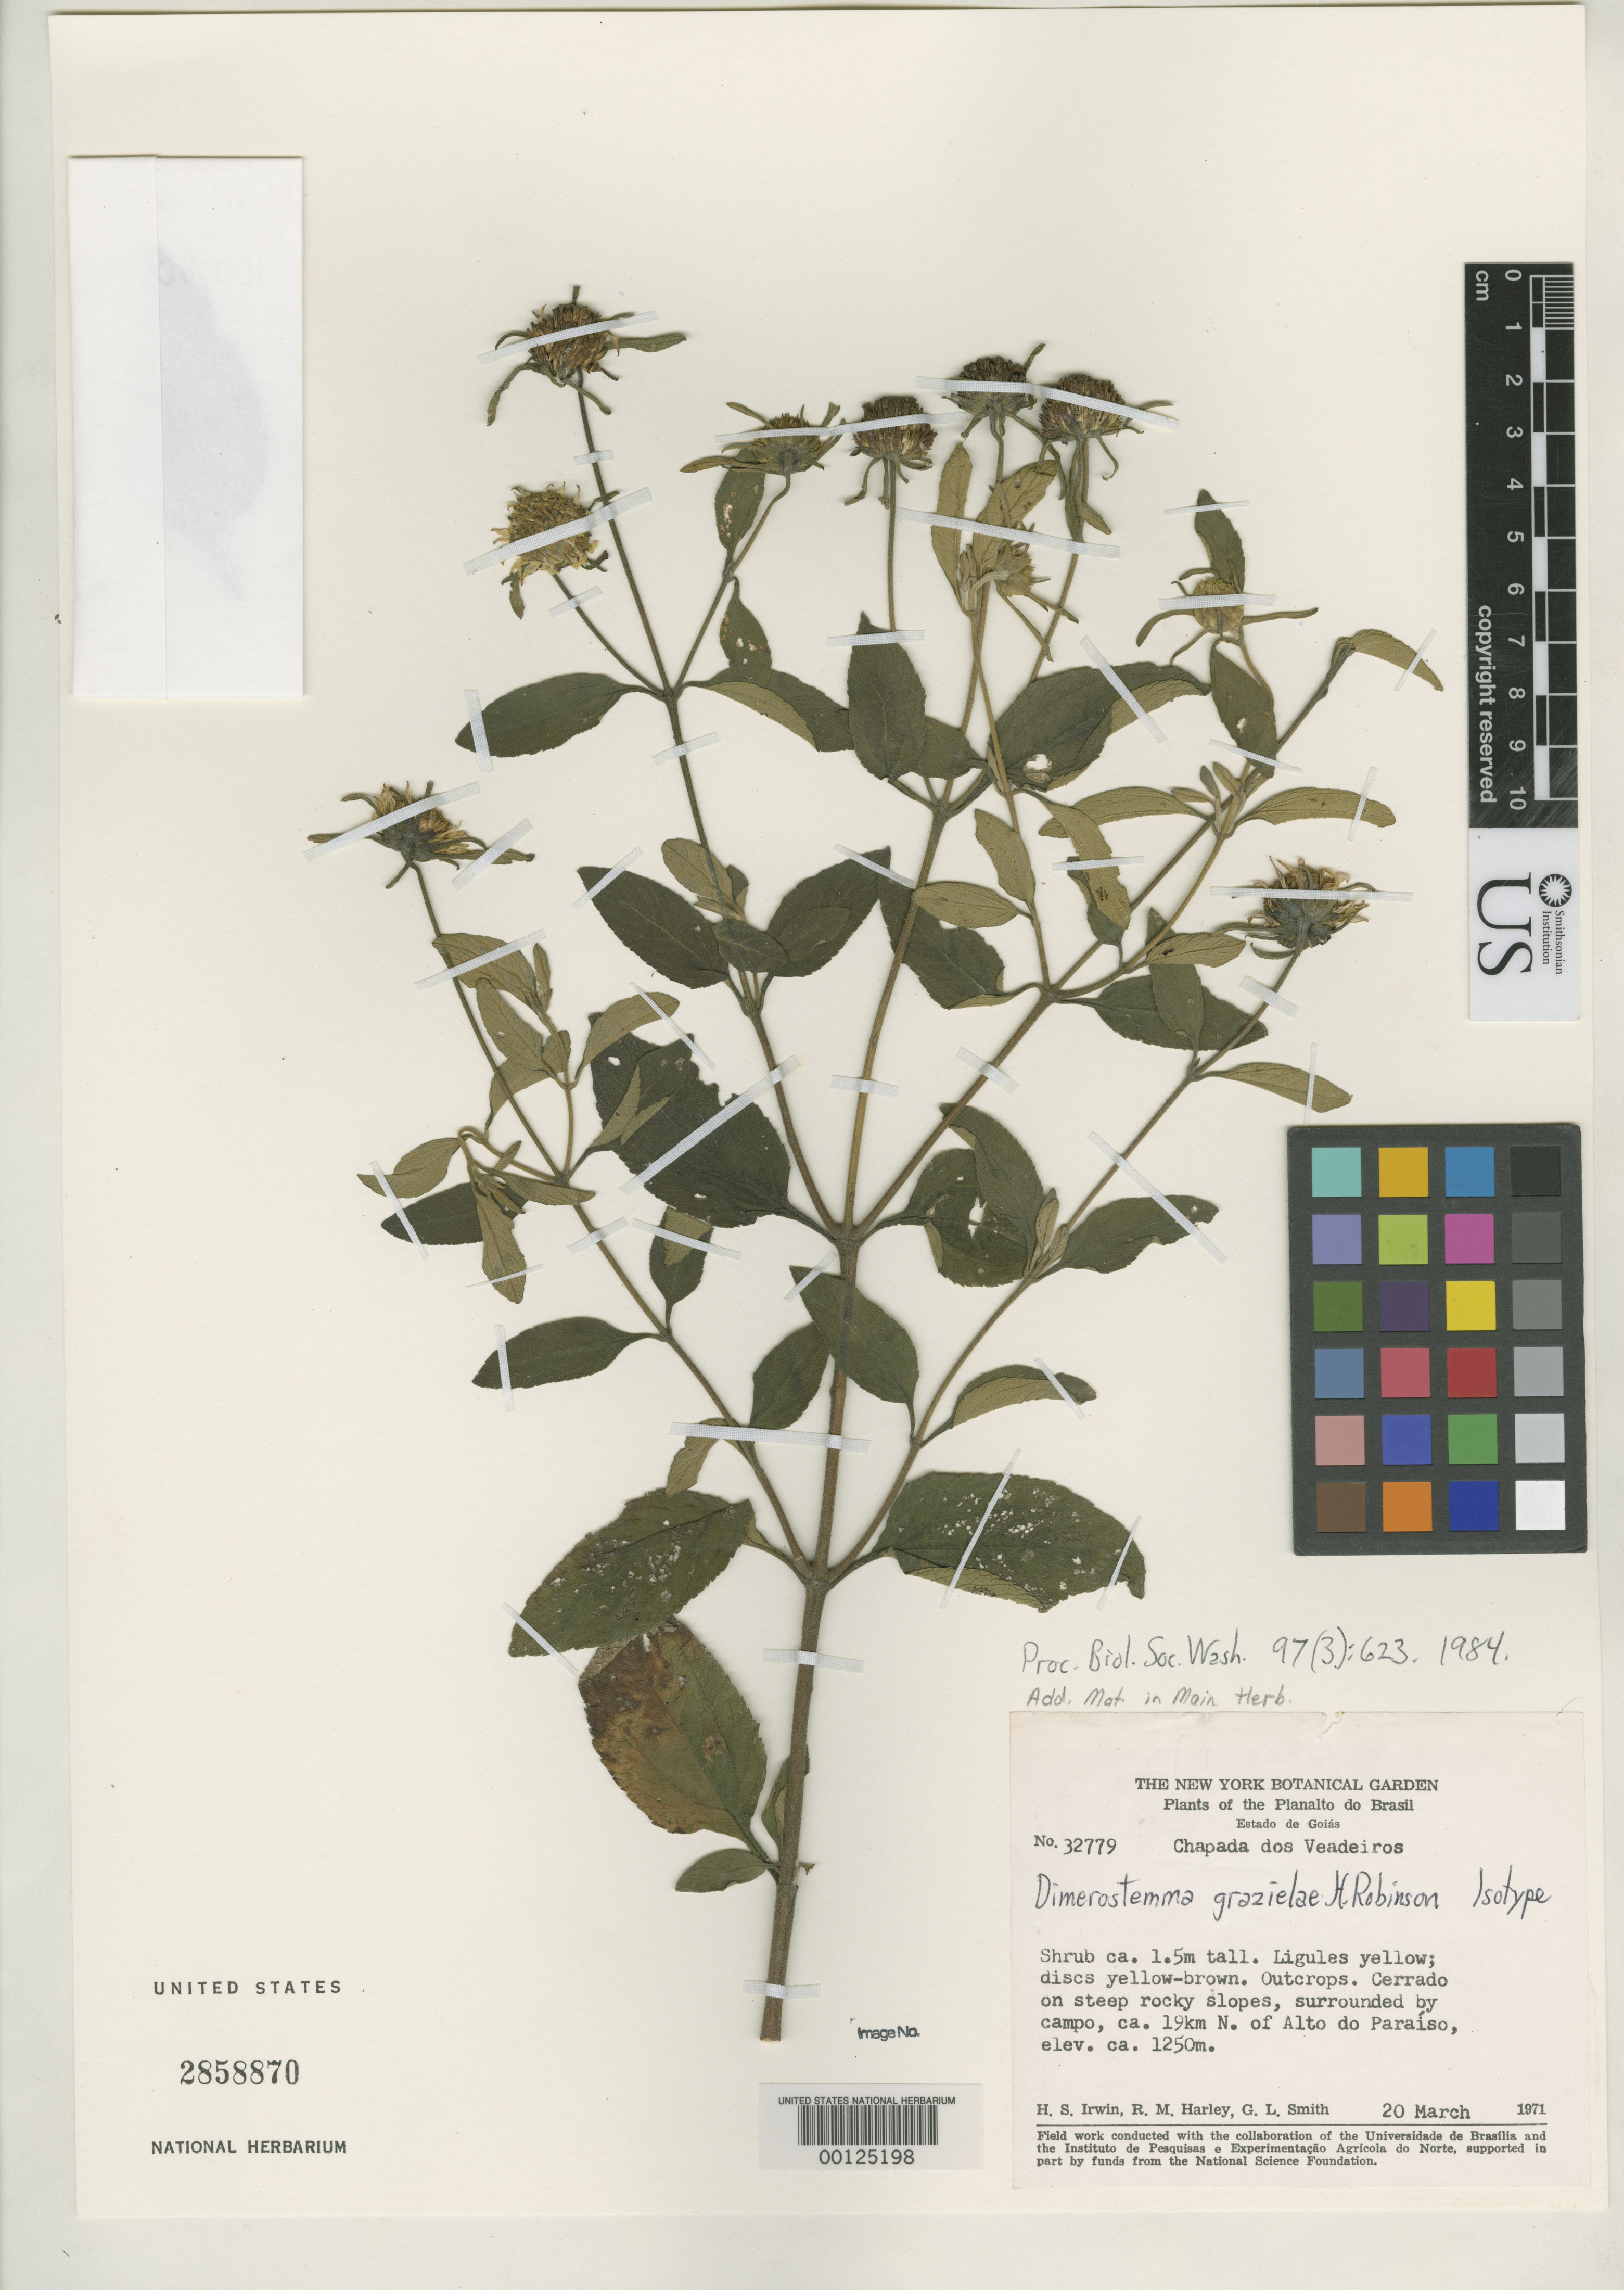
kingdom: Plantae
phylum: Tracheophyta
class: Magnoliopsida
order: Asterales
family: Asteraceae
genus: Dimerostemma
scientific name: Dimerostemma grazielae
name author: H. Rob.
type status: Isotype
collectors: H. Irwin, R. M. Harley & G. L. Smith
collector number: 32779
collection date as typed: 20 Mar 1971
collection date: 1971-03-20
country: Brazil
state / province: Goiás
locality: Chapada dos Veadeiros, ca. 19 km N of Alto do Paraíso.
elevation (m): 1250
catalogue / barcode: US 2858870